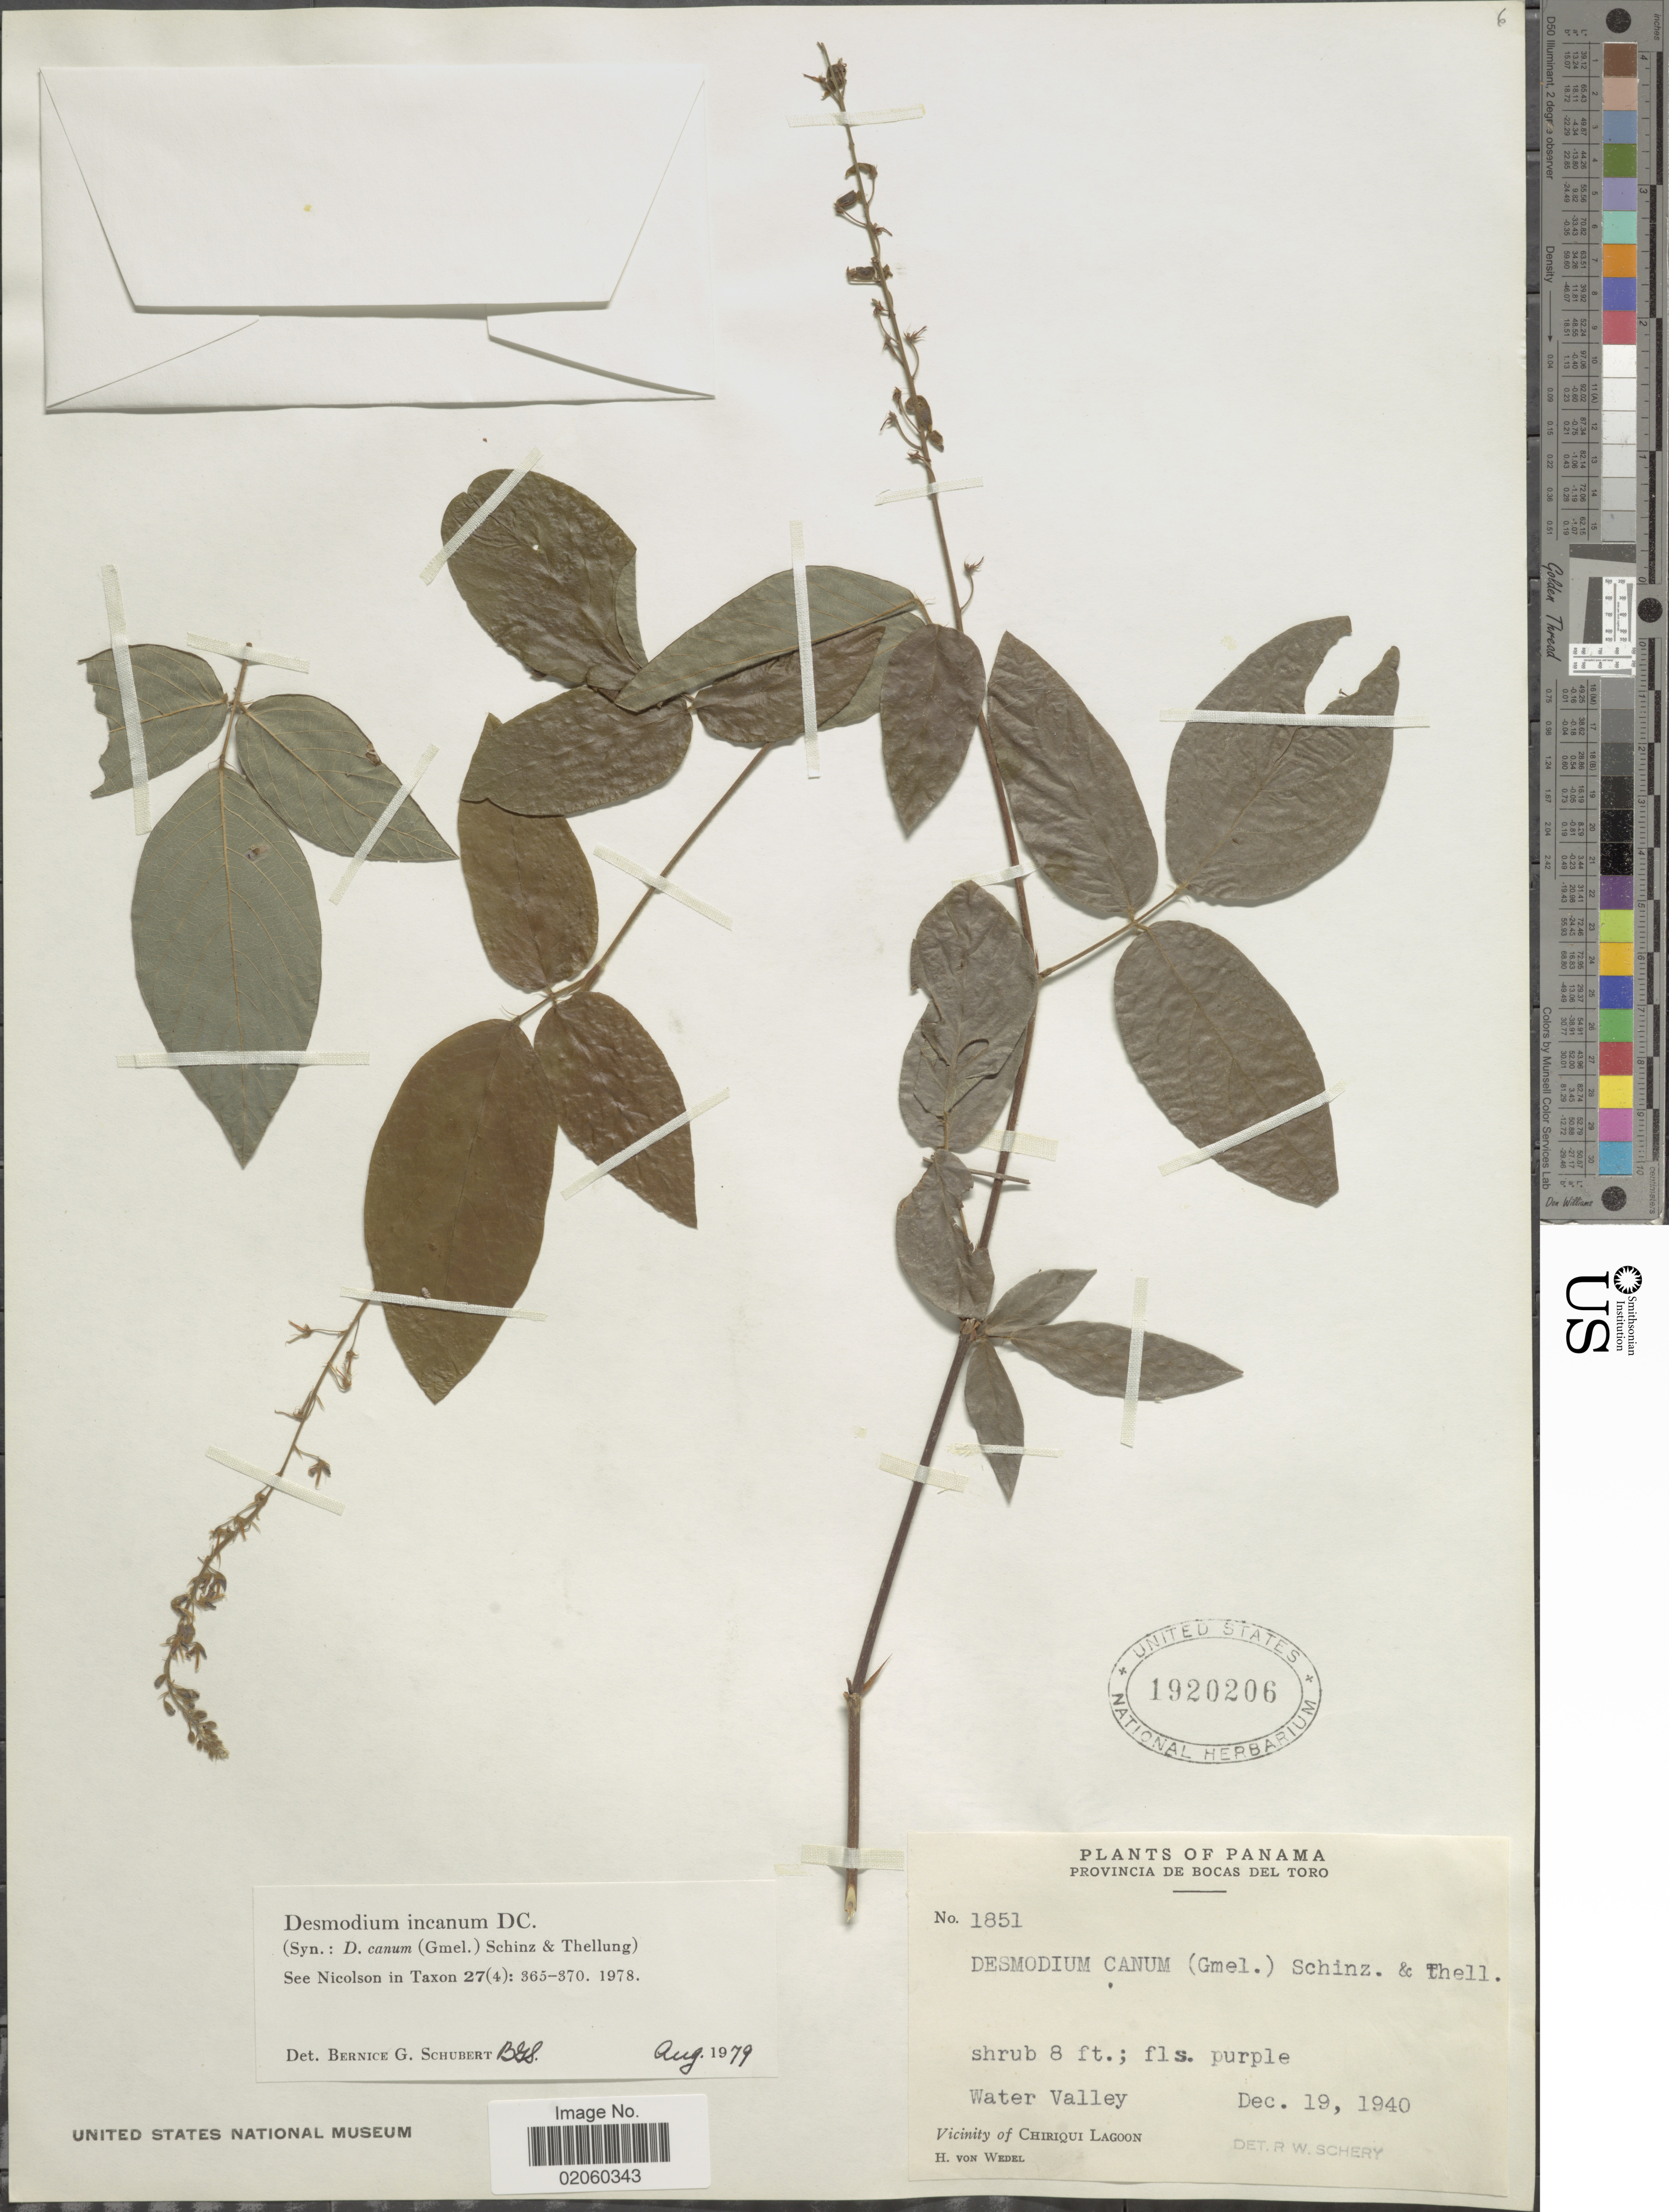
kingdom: Plantae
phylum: Tracheophyta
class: Magnoliopsida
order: Fabales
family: Fabaceae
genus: Desmodium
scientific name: Desmodium incanum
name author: (Sw.) DC.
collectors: H. von Wedel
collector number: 1851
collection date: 1940-12-19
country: Panama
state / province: Bocas del Toro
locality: Water Valley, Viicnity Of Chiriqui Lagoon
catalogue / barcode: US 1920206